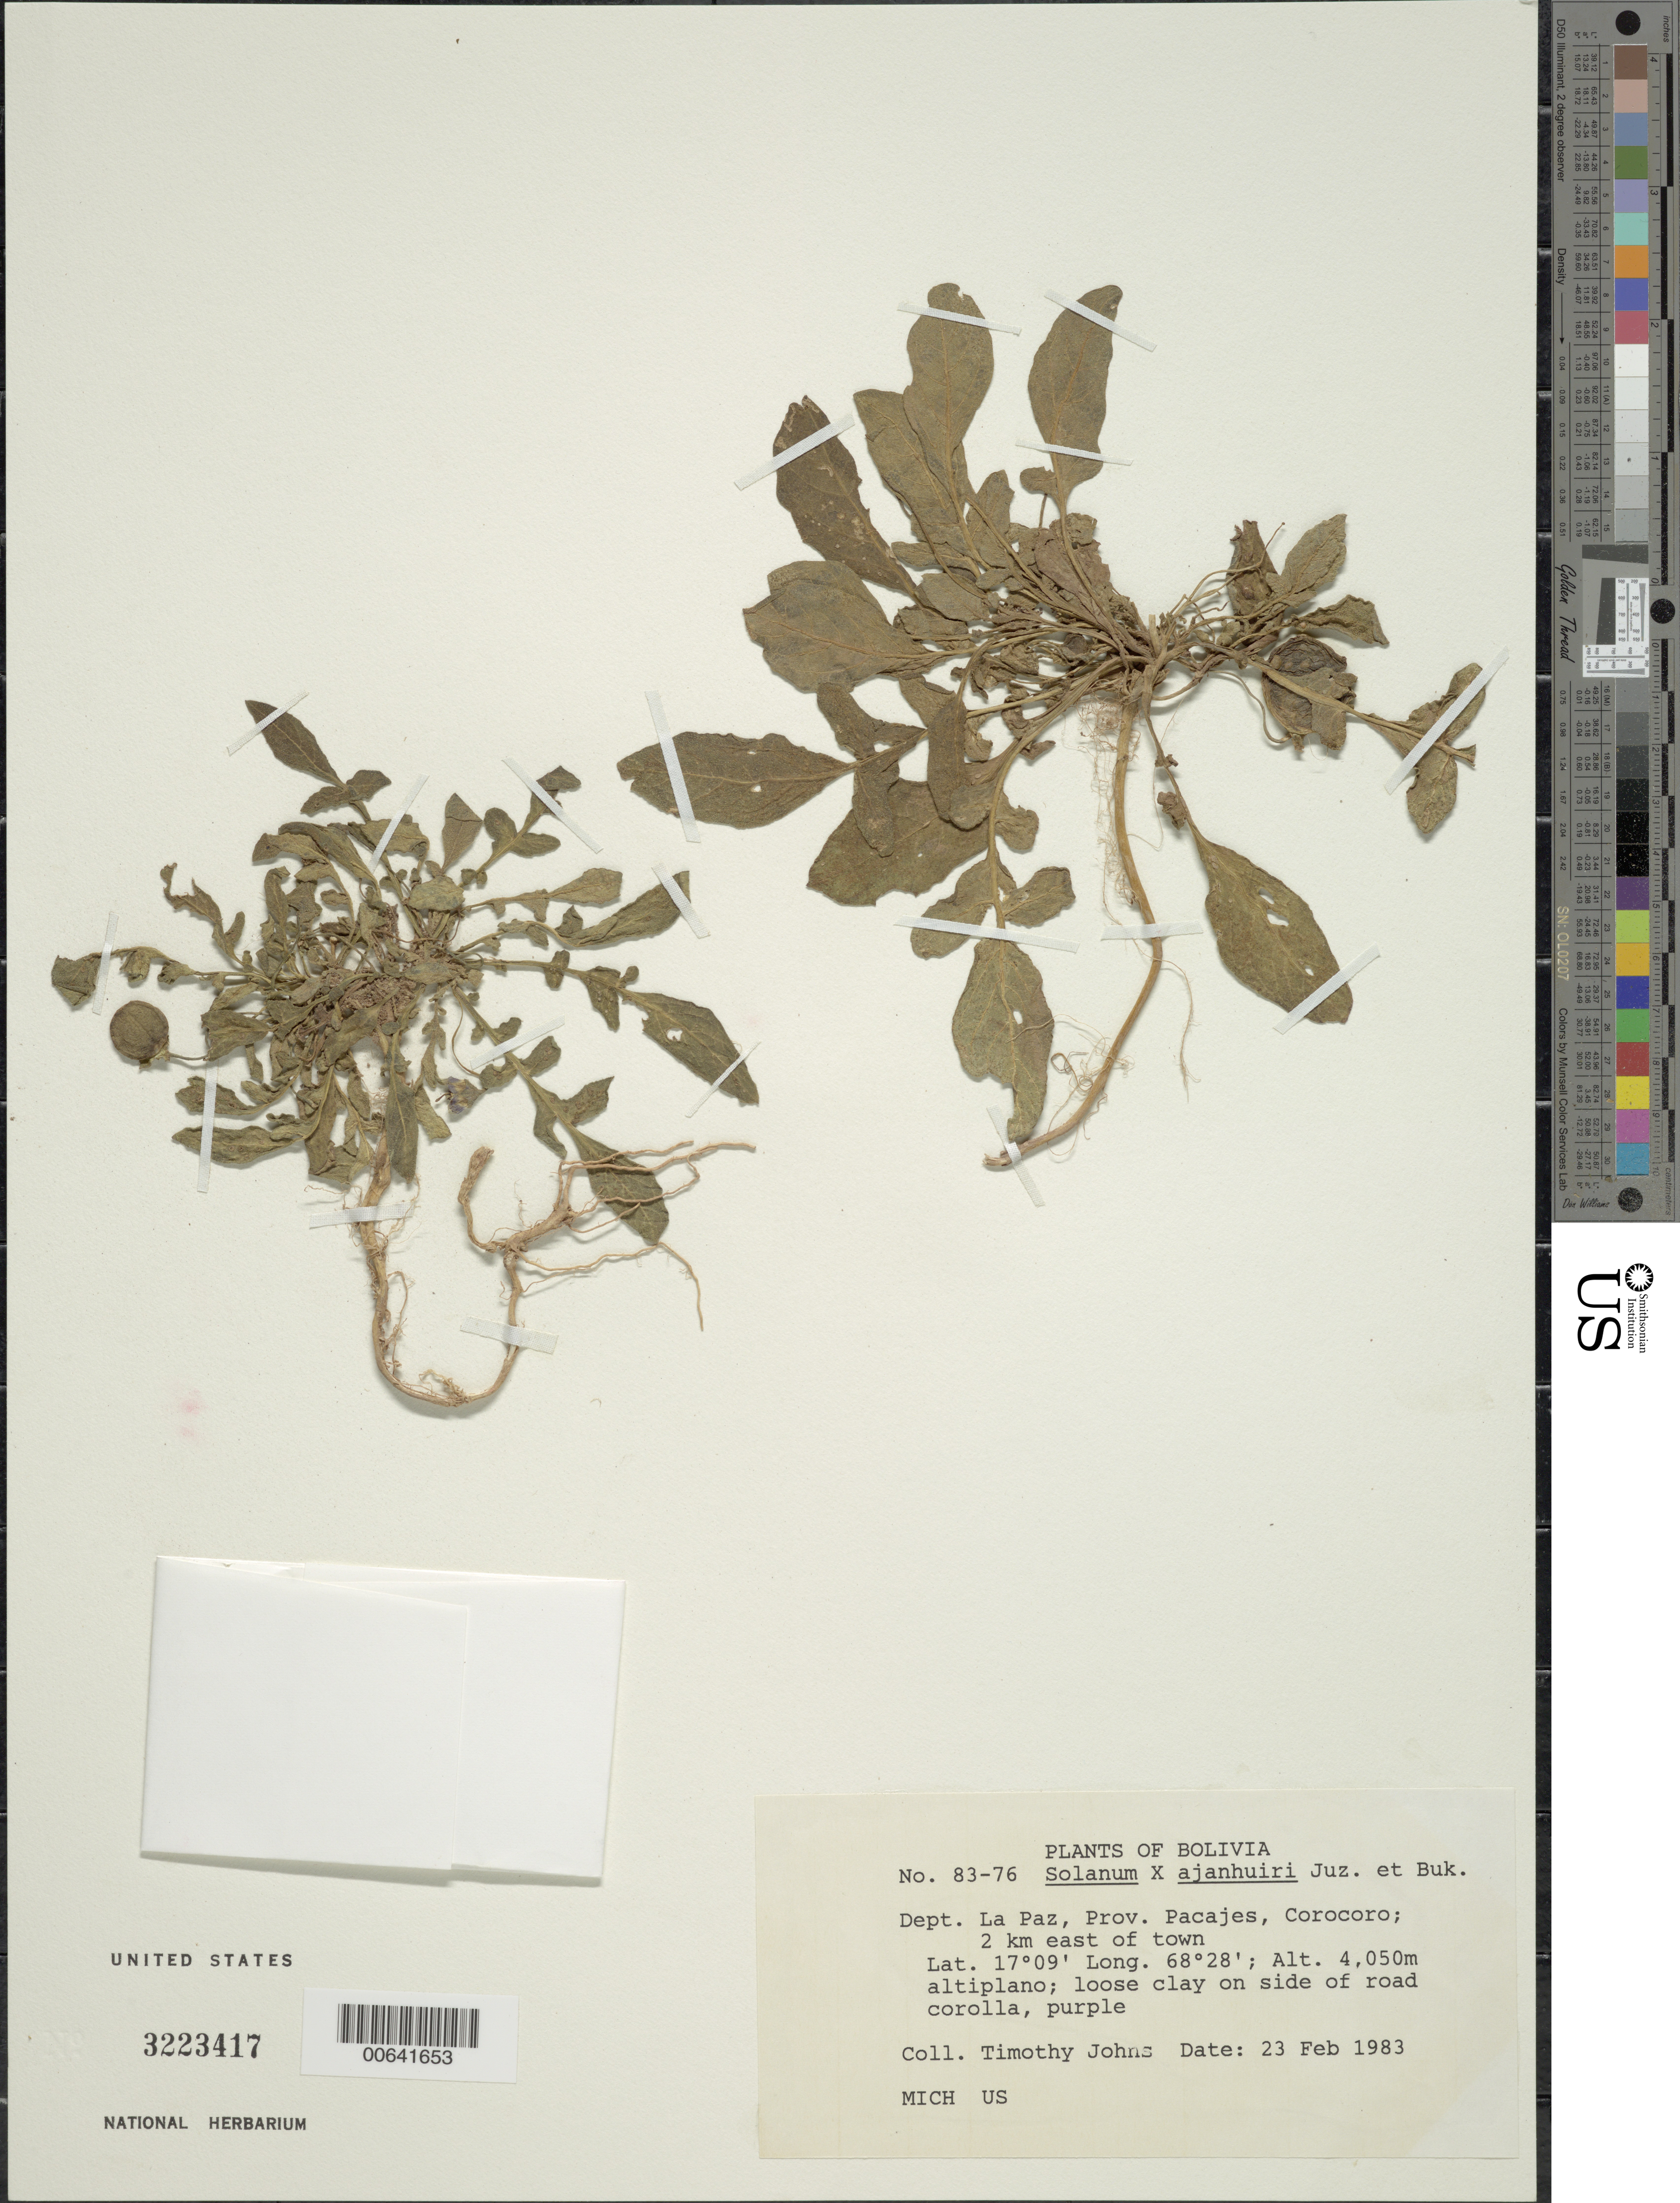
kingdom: Plantae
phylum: Tracheophyta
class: Magnoliopsida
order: Solanales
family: Solanaceae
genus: Solanum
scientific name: Solanum x ajanhuiri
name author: Juz. & Burk.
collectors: T. Johns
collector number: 83-76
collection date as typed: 23 Feb 1983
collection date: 1983-02-23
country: Bolivia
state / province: La Paz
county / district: Pacajes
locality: Pacajes. Corocoro, 2 km al E de la Poblaci'on.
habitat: Altiplano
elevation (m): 4050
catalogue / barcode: US 3223417